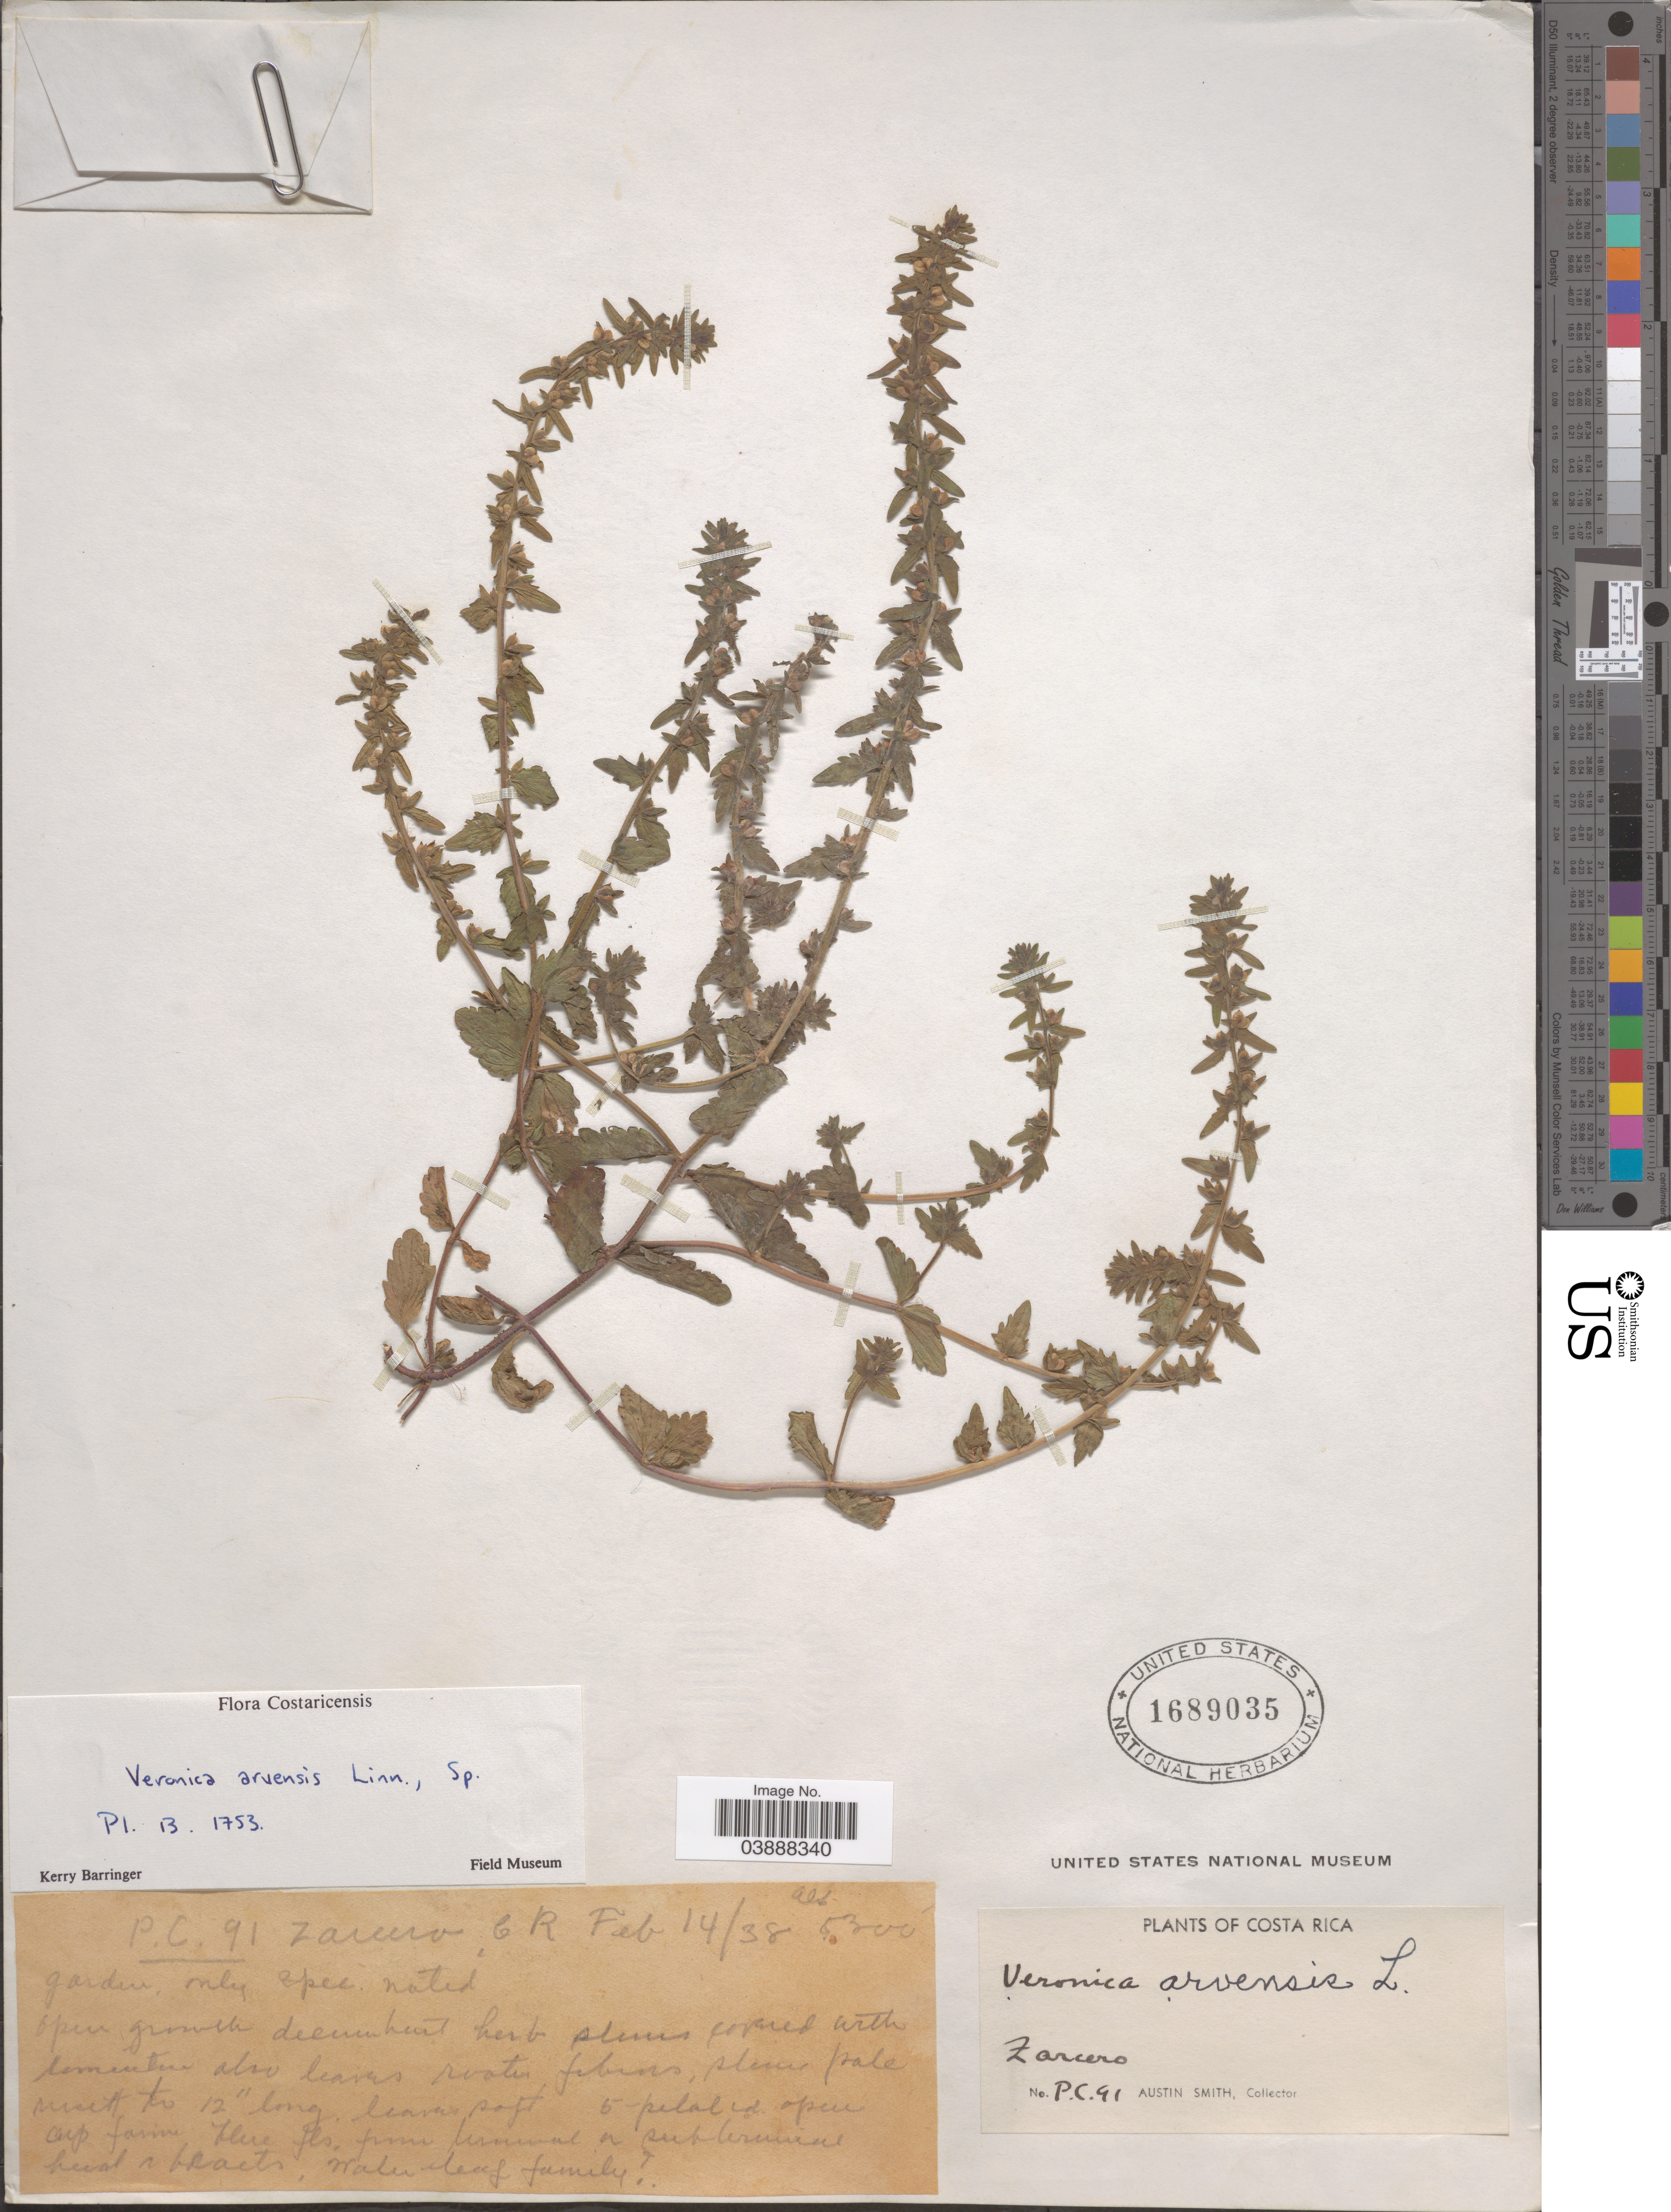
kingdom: Plantae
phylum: Tracheophyta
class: Magnoliopsida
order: Lamiales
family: Plantaginaceae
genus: Veronica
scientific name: Veronica arvensis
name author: L.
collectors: Aust P. Smith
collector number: PC 91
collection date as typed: Transcribed d/m/y: 14/2/38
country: Costa Rica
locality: Zarcero.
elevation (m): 1615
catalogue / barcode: US 1689035